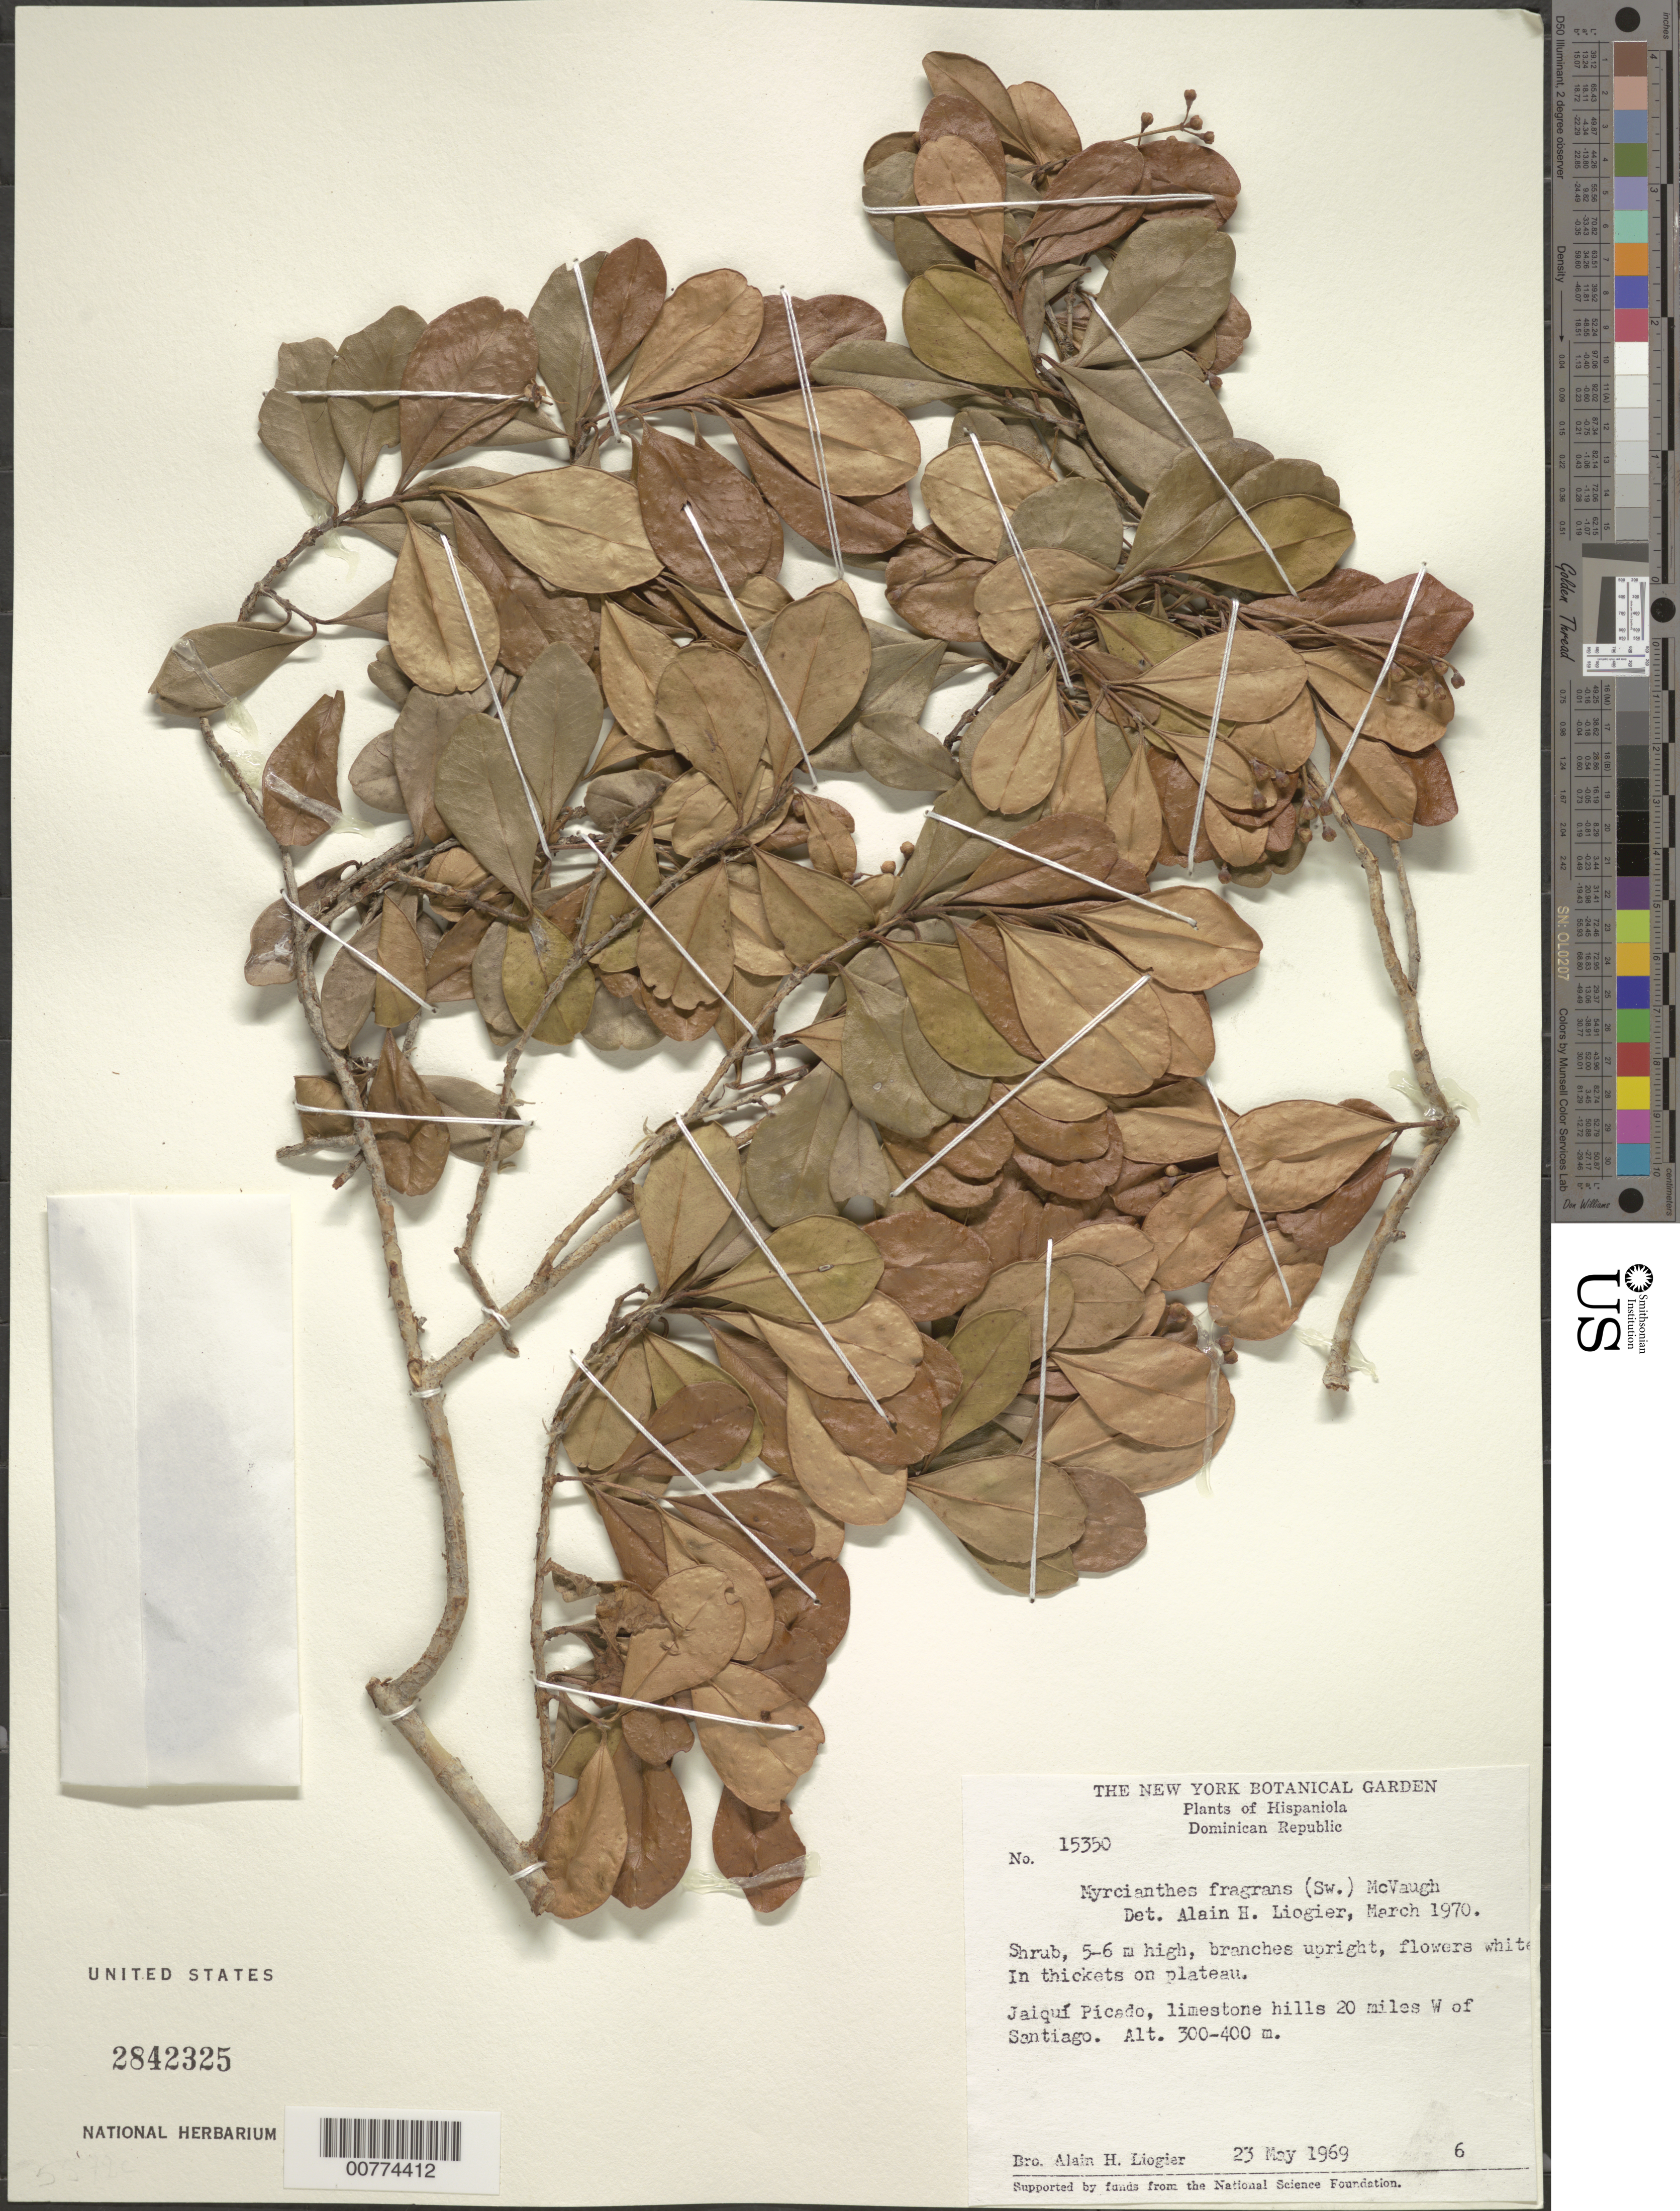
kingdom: Plantae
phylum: Tracheophyta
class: Magnoliopsida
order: Myrtales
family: Myrtaceae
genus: Myrcianthes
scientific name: Myrcianthes fragrans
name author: (Sw.) McVaugh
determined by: Liogier, Alain H.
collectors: A. H. Liogier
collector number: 15350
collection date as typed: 23 May 1969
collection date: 1969-05-23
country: Dominican Republic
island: Hispaniola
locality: Jaiquí Picado, limestone hills 20 miles W of Santiago.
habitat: In thickets on plateau.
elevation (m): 300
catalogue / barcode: US 2842325